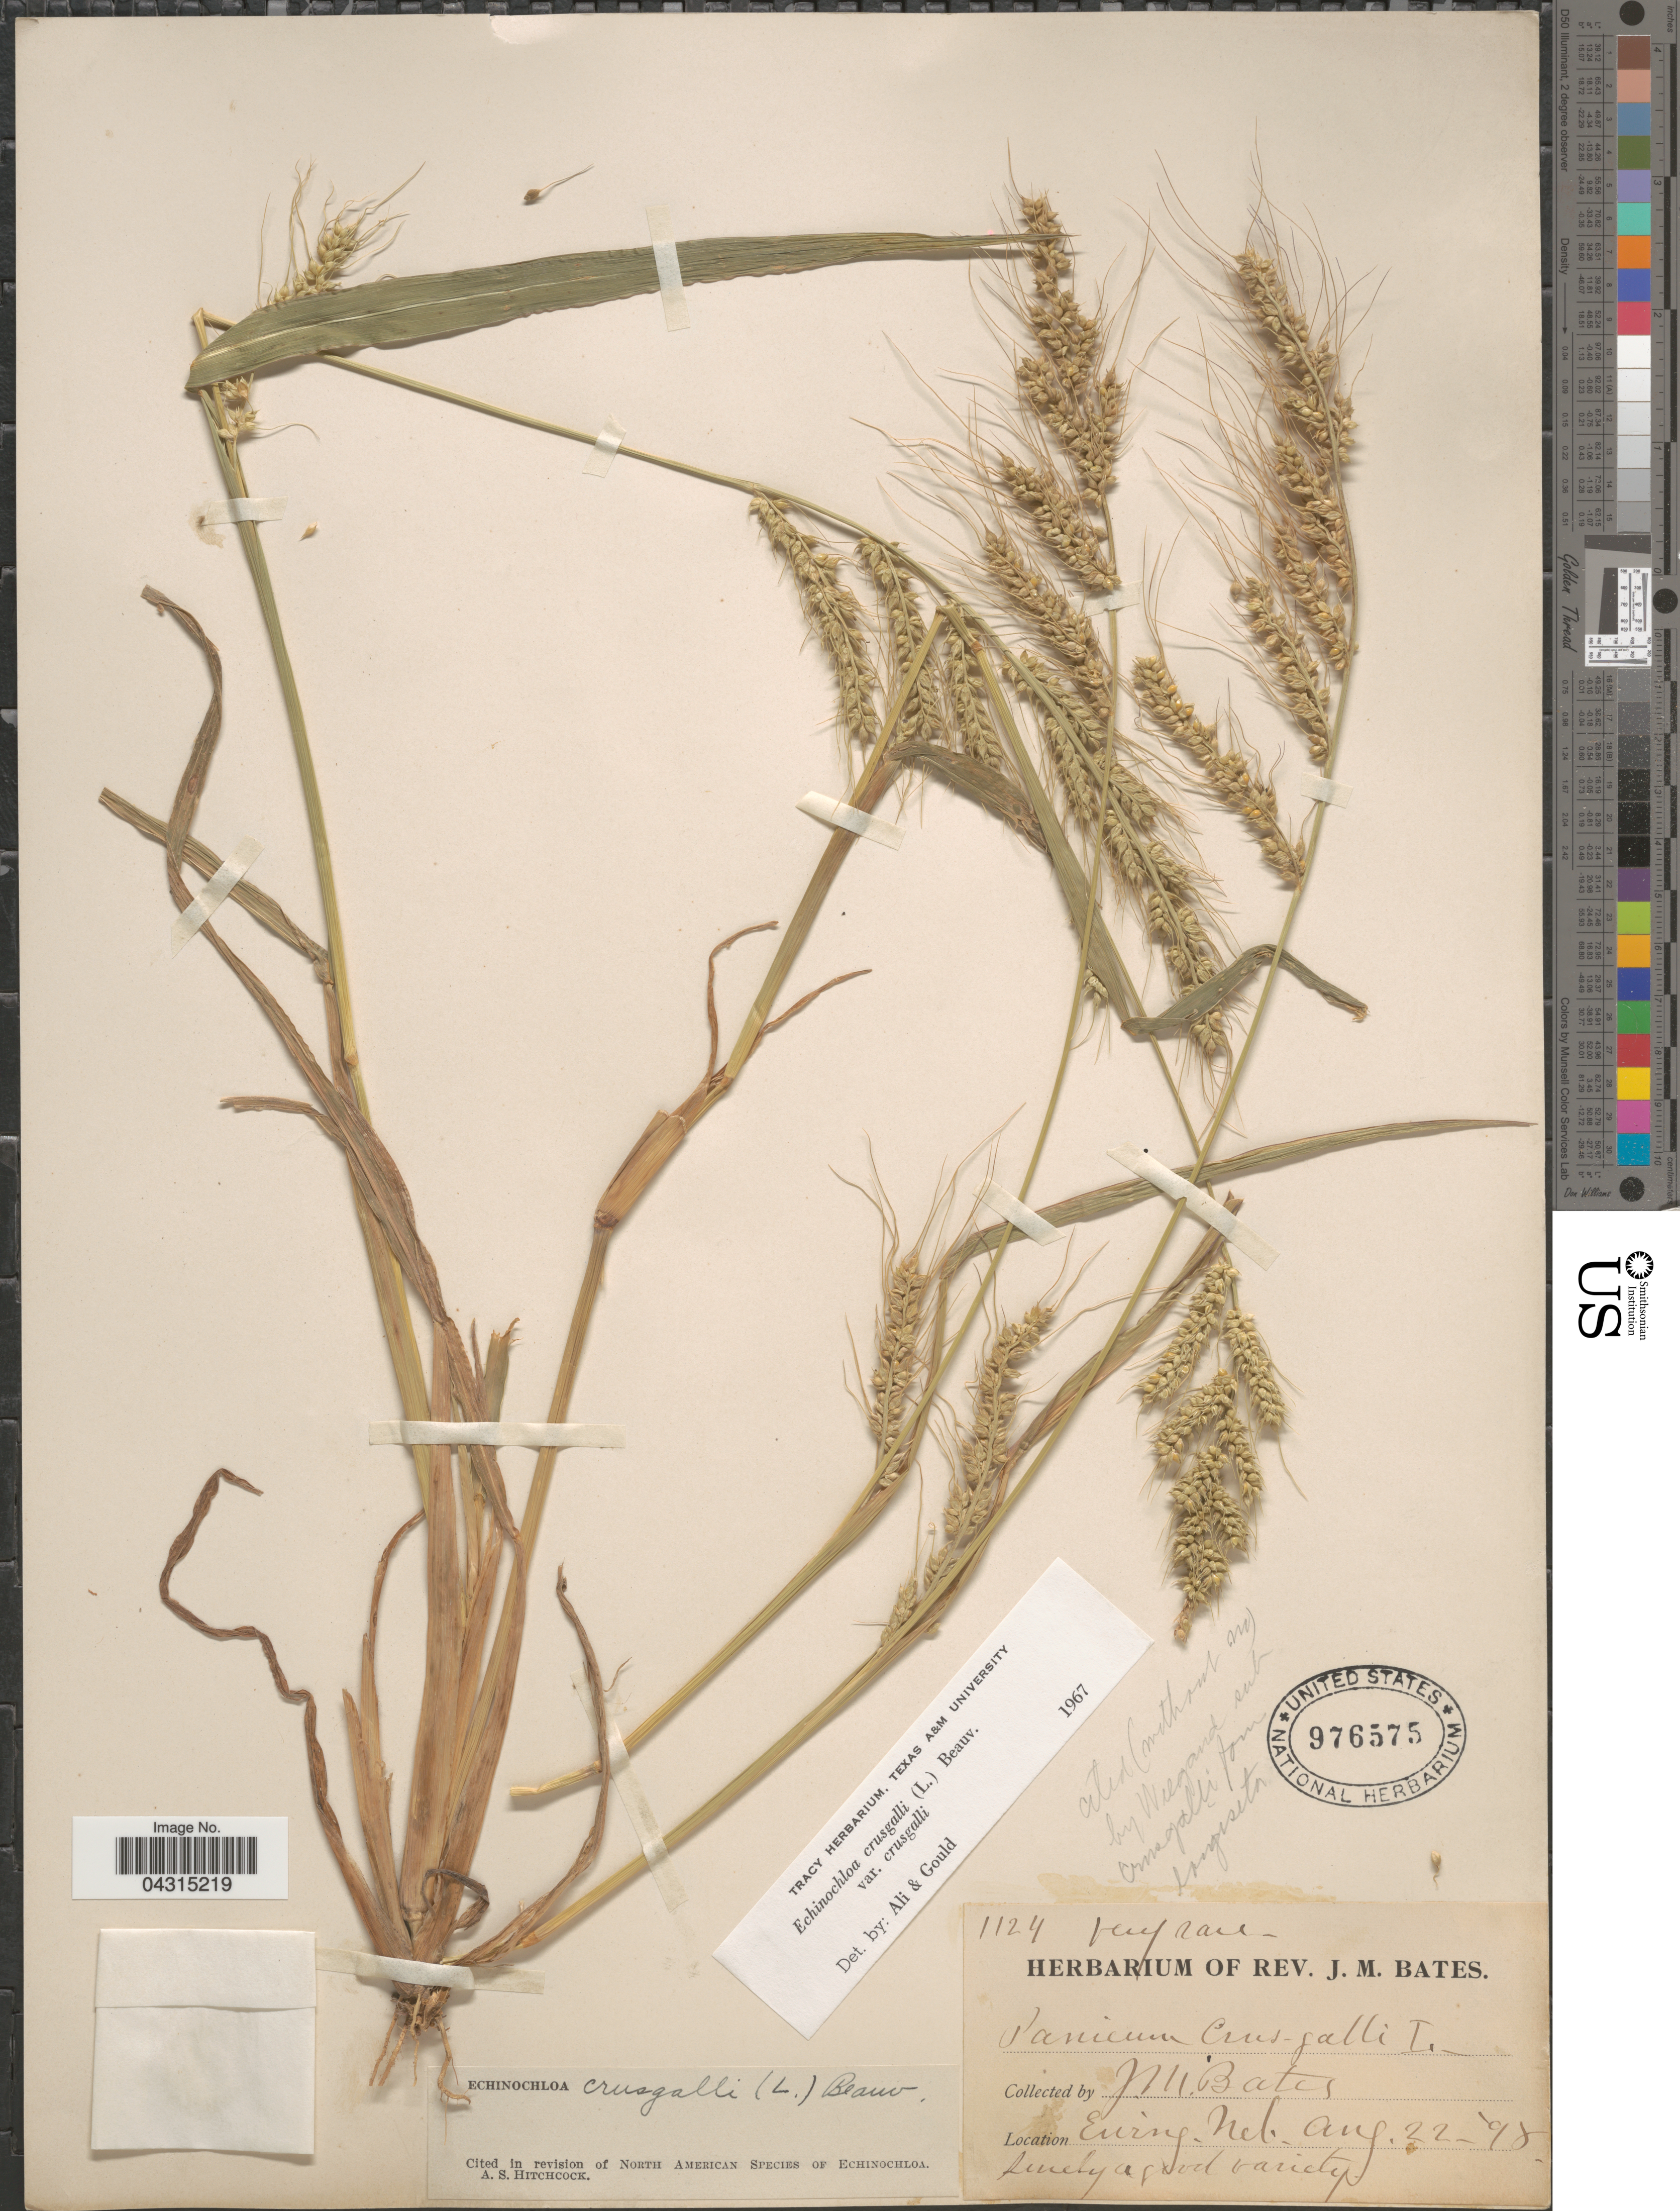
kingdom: Plantae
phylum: Tracheophyta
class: Liliopsida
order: Poales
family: Poaceae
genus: Echinochloa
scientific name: Echinochloa crus-galli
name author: (L.) P. Beauv.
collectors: J. Bates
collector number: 1124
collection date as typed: Transcribed d/m/y: 22/8/98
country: United States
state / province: Nebraska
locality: Erving. [interpreted] The Biological Survey.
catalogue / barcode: US 976575